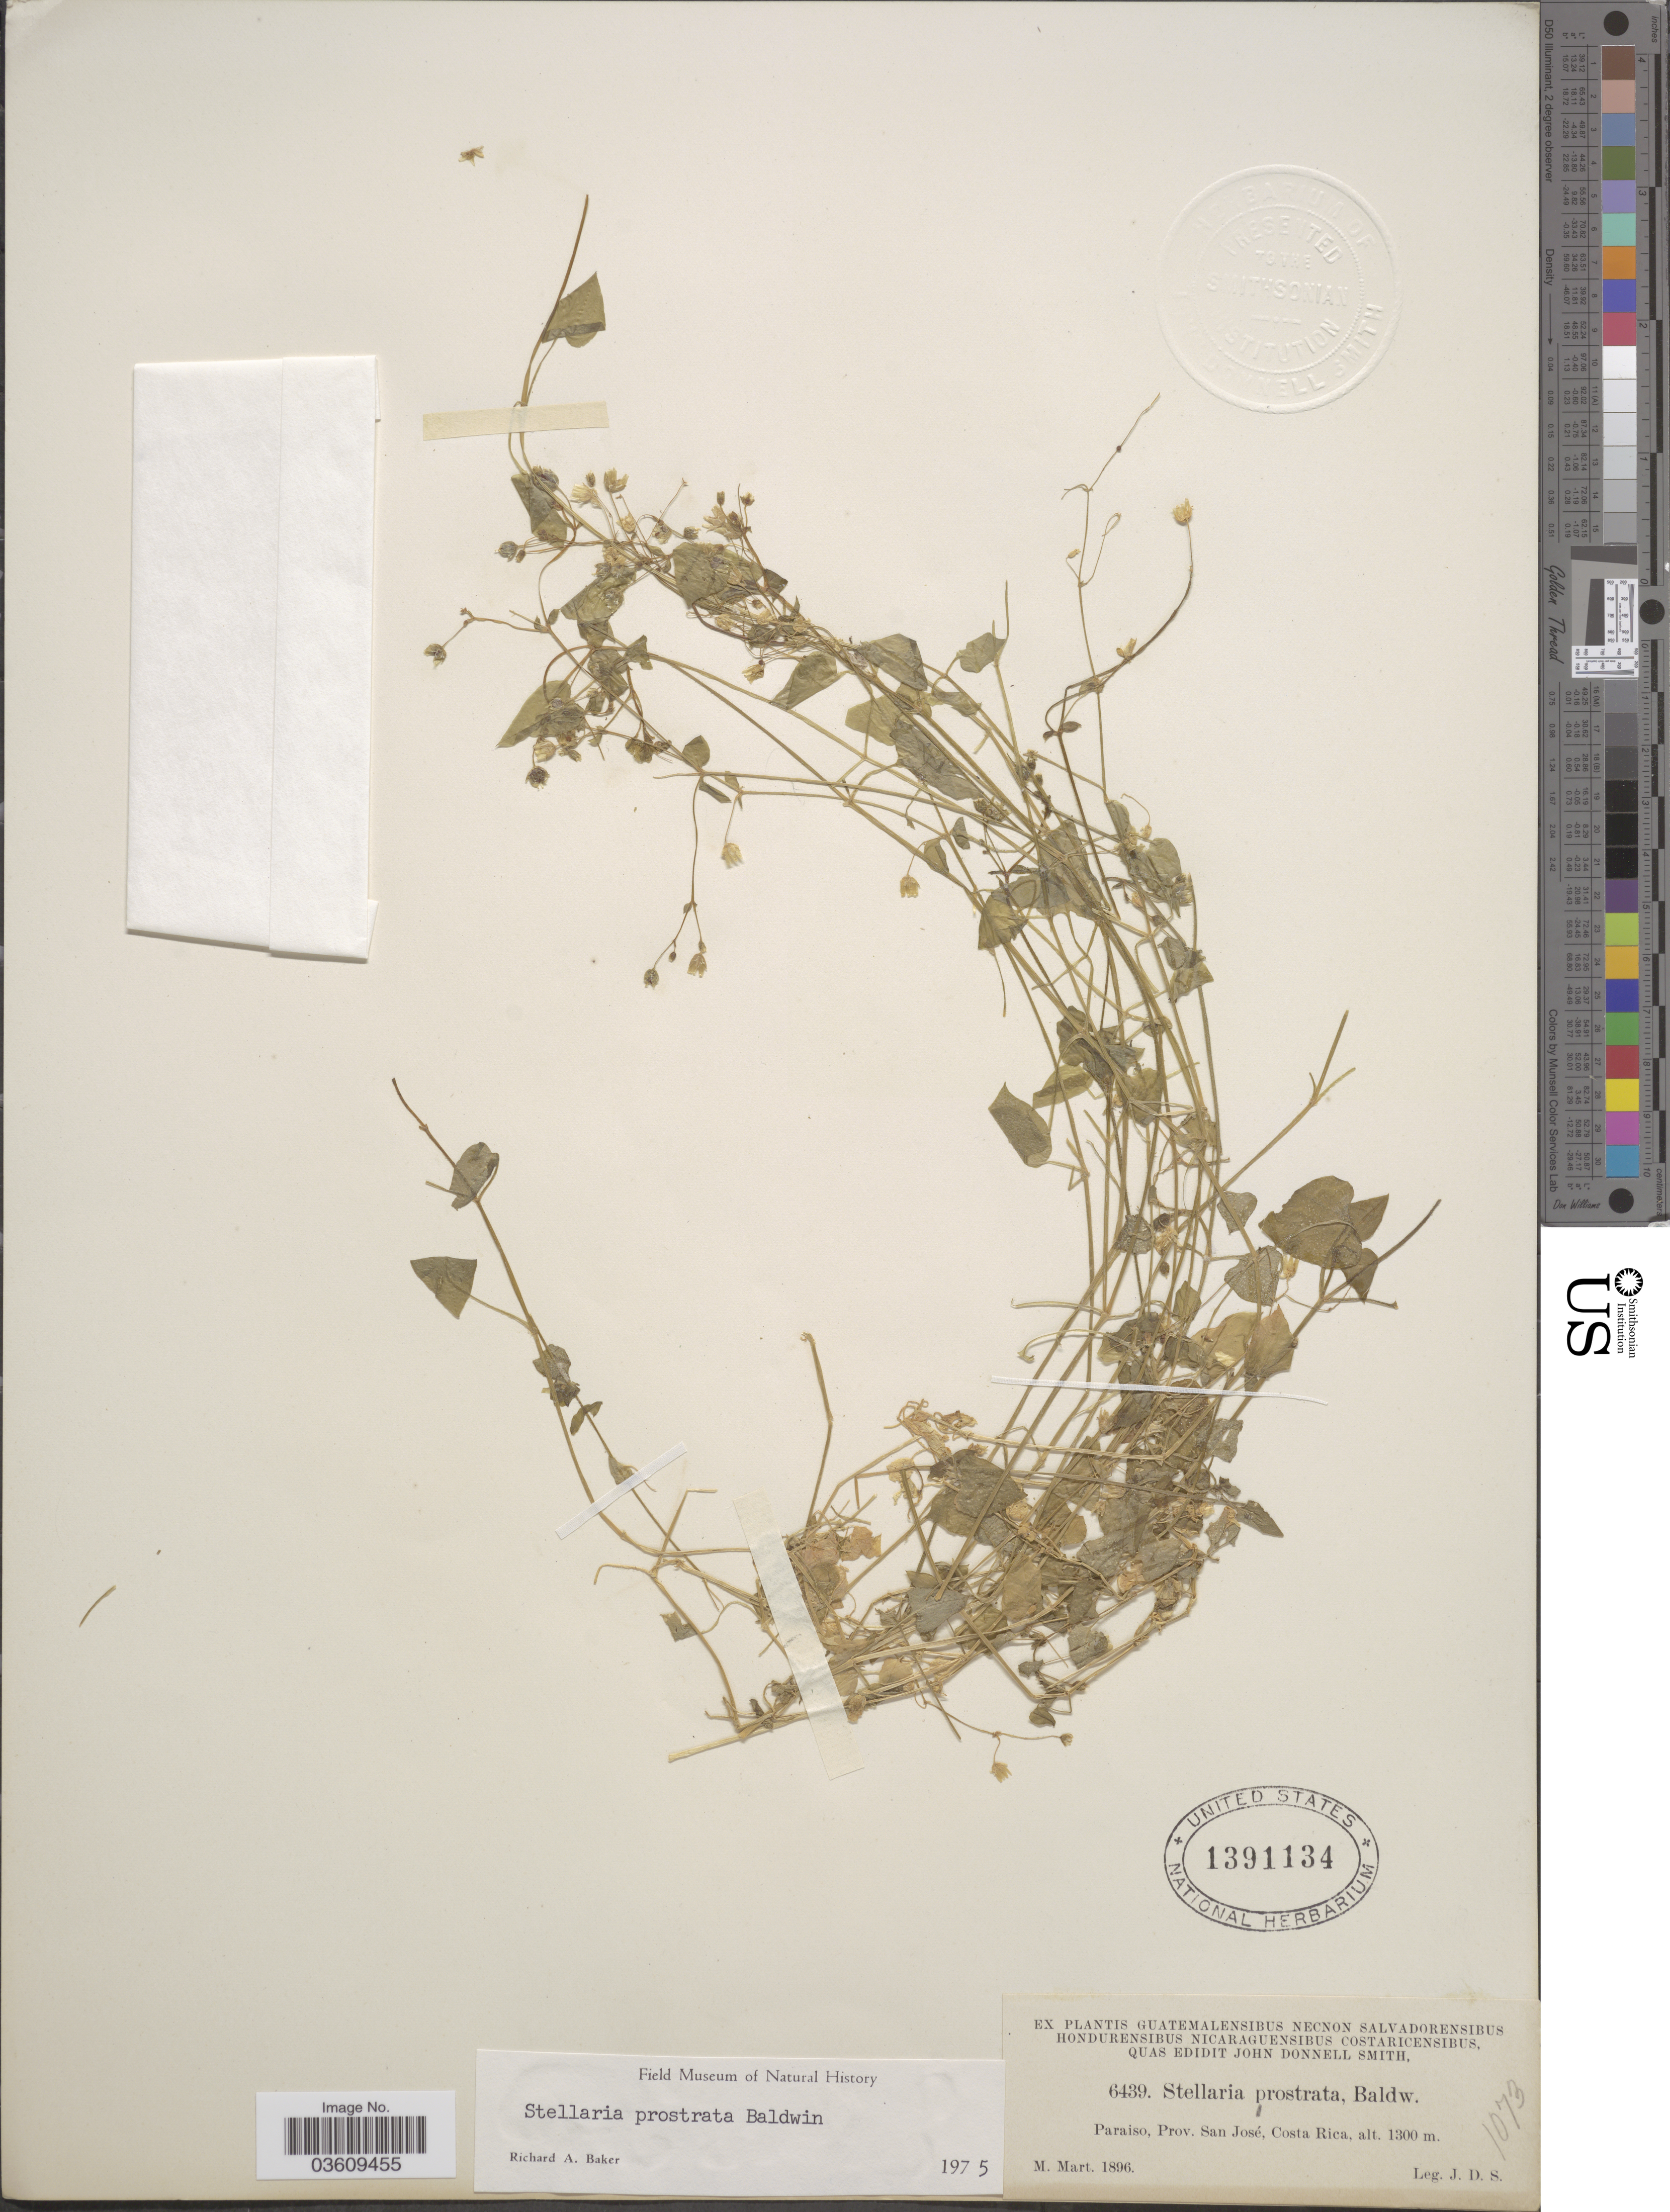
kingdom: Plantae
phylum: Tracheophyta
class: Magnoliopsida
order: Caryophyllales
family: Caryophyllaceae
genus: Stellaria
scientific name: Stellaria prostrata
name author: Baldwin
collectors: J. Donnell Smith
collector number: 6439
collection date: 1896-03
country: Costa Rica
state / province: San José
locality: Paraiso.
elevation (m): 1300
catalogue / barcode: US 1391134